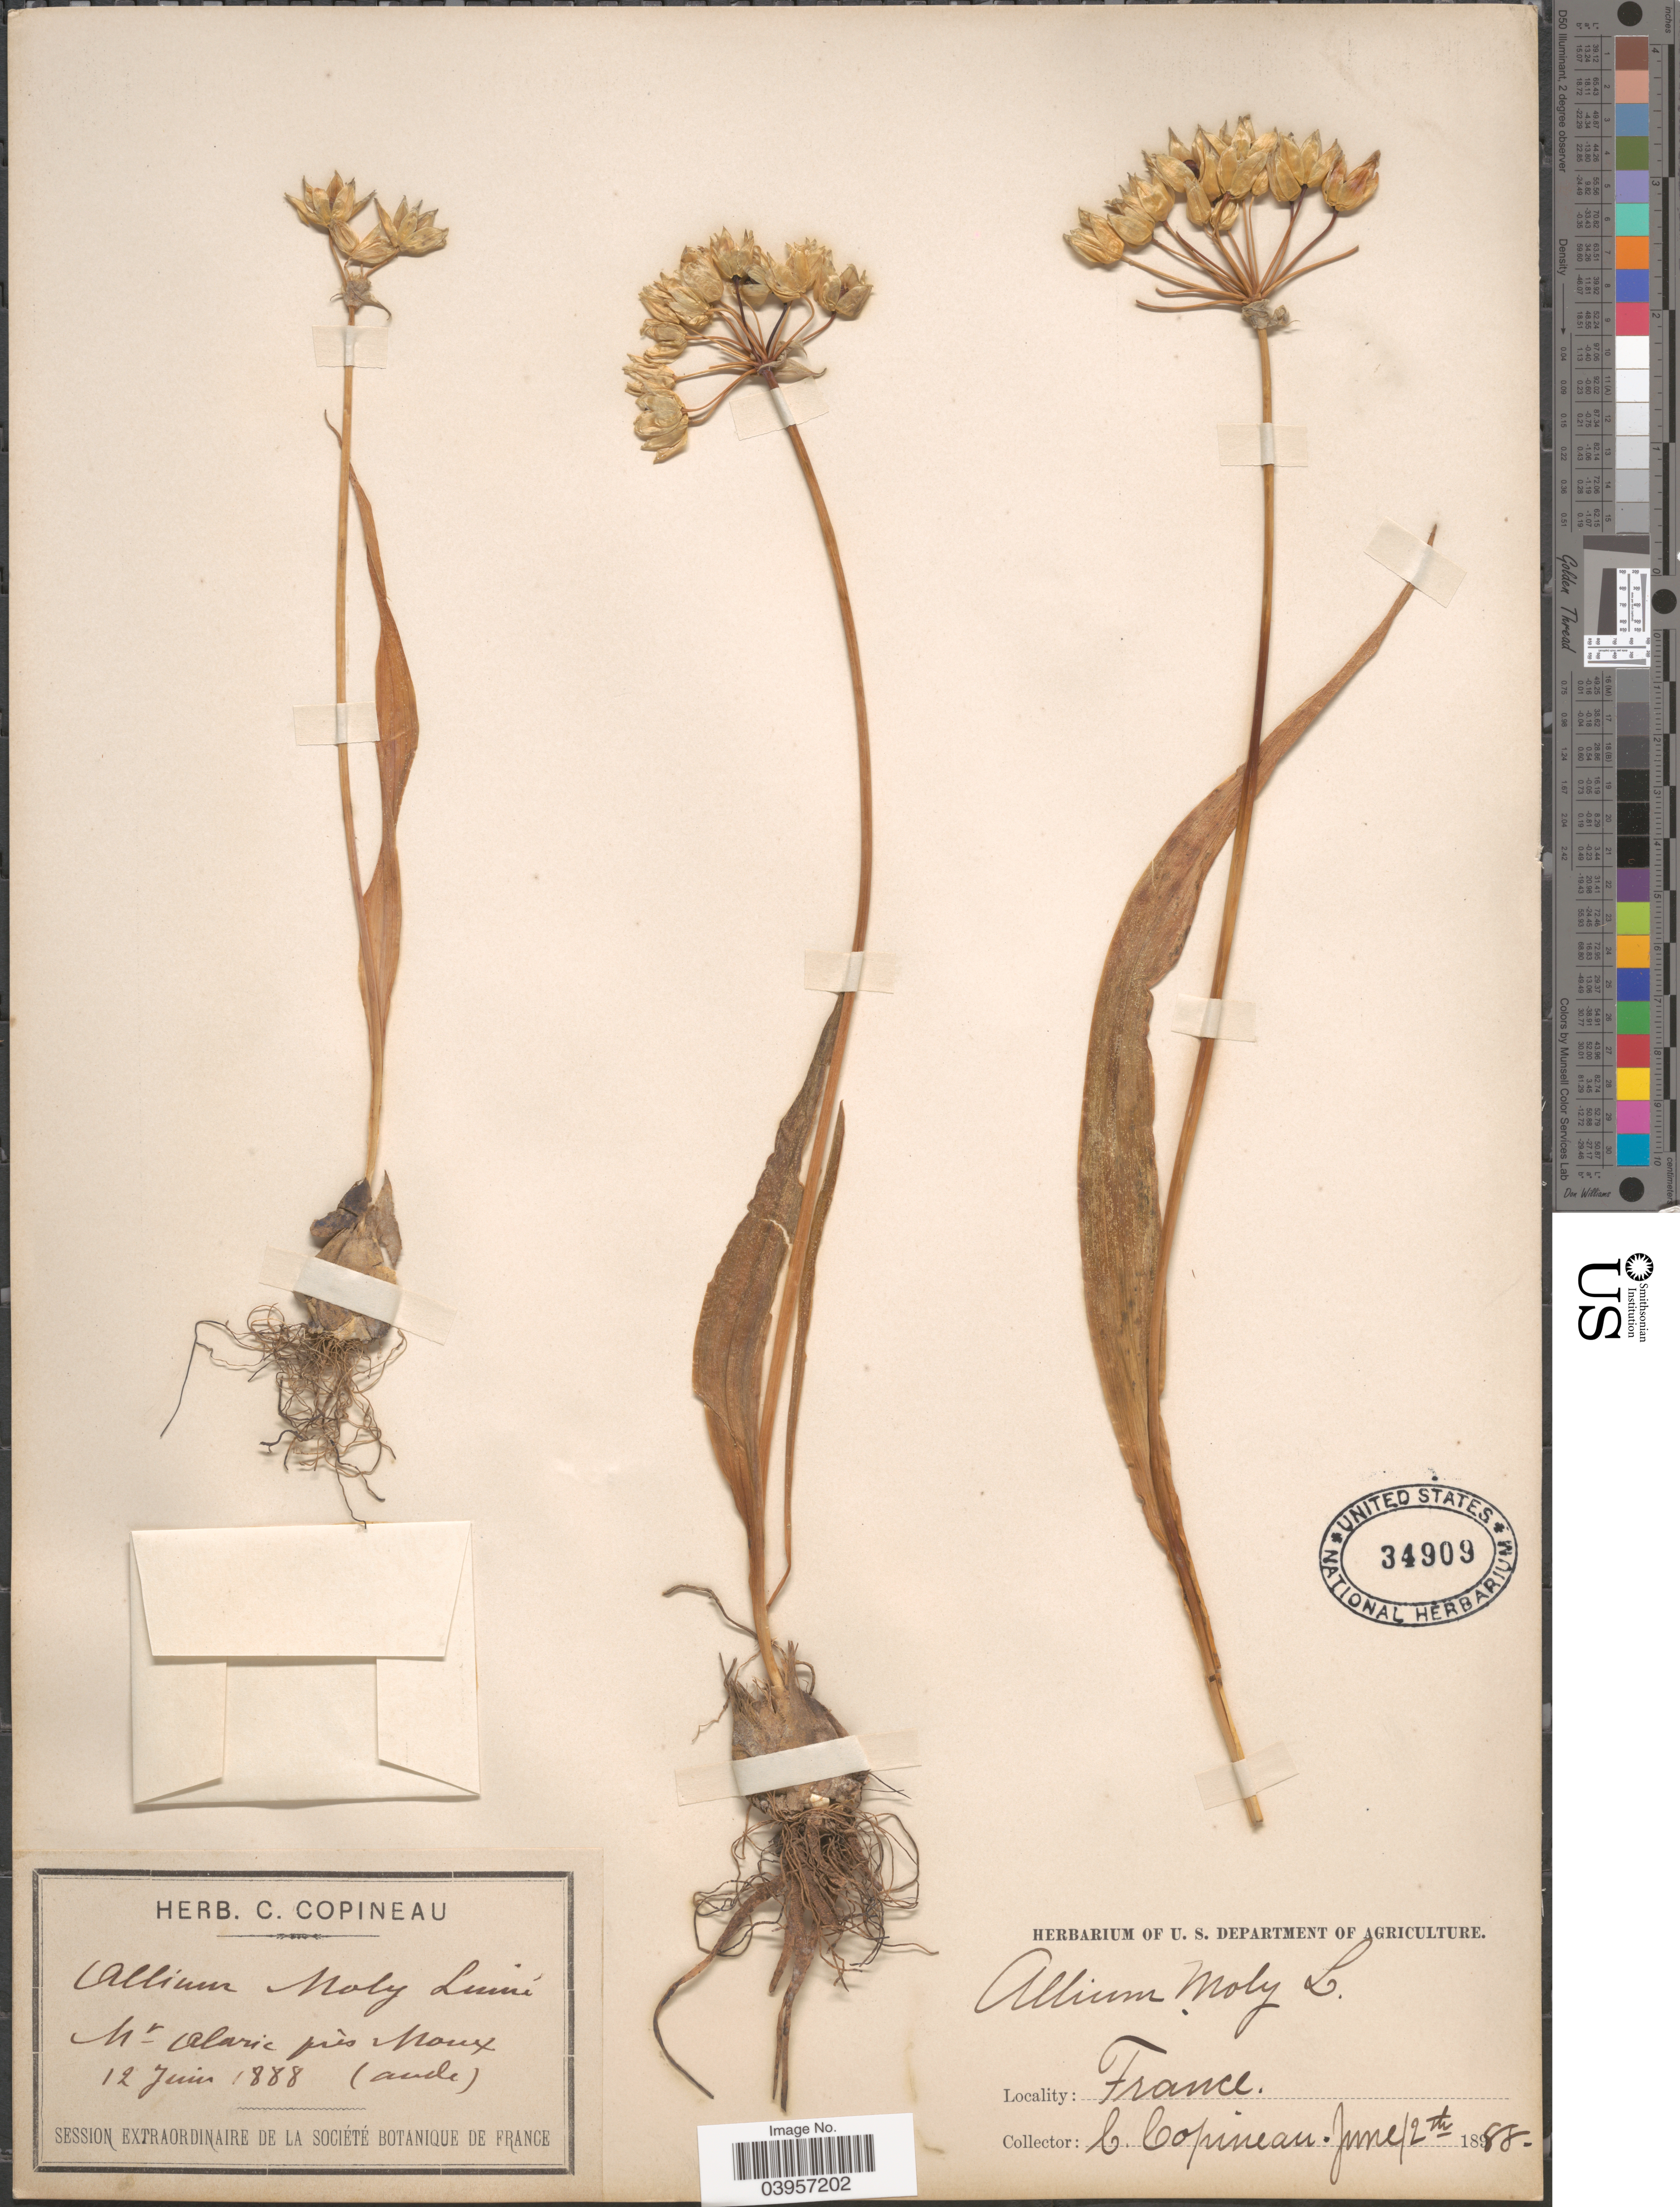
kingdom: Plantae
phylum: Tracheophyta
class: Liliopsida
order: Asparagales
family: Amaryllidaceae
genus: Allium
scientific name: Allium moly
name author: L.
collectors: C. Copineau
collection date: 1888-06-12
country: France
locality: Nt Alaric prés Moux.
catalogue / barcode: US 34909